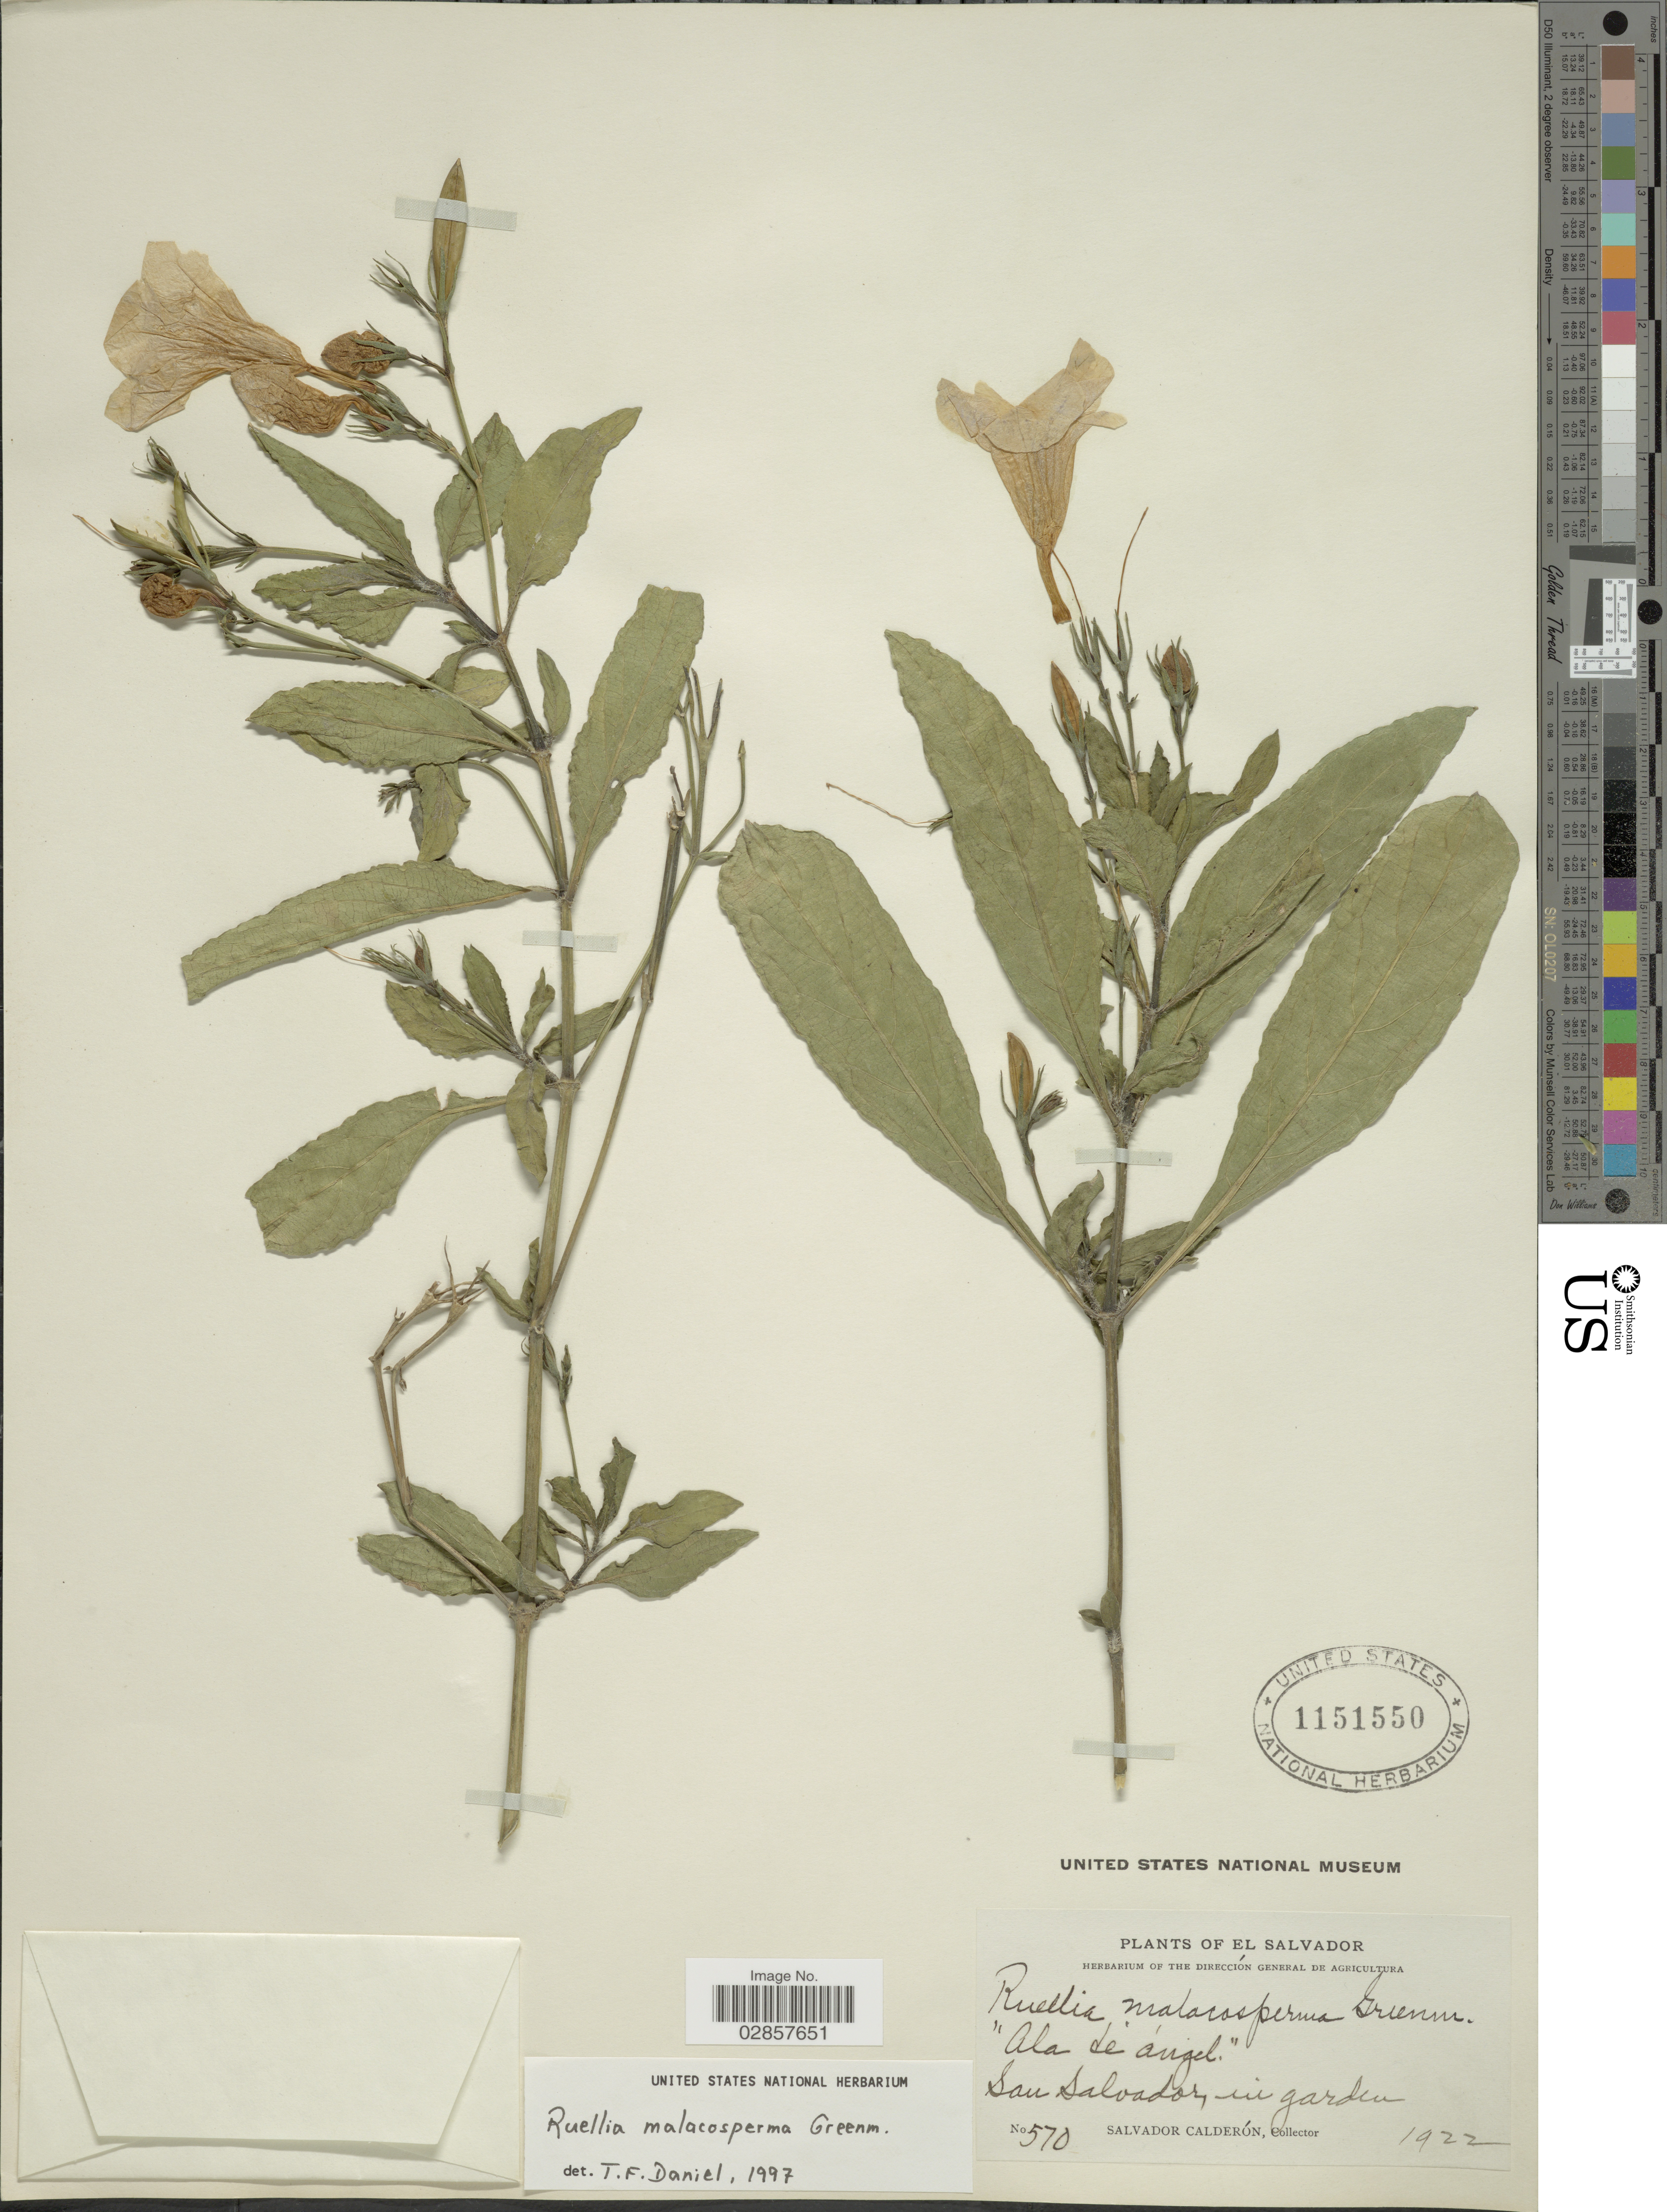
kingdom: Plantae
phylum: Tracheophyta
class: Magnoliopsida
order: Lamiales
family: Acanthaceae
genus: Ruellia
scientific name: Ruellia malacosperma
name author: Greenm.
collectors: S. Calderón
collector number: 570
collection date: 1922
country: El Salvador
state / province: San Salvador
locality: Ala de ángel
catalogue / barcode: US 1151550